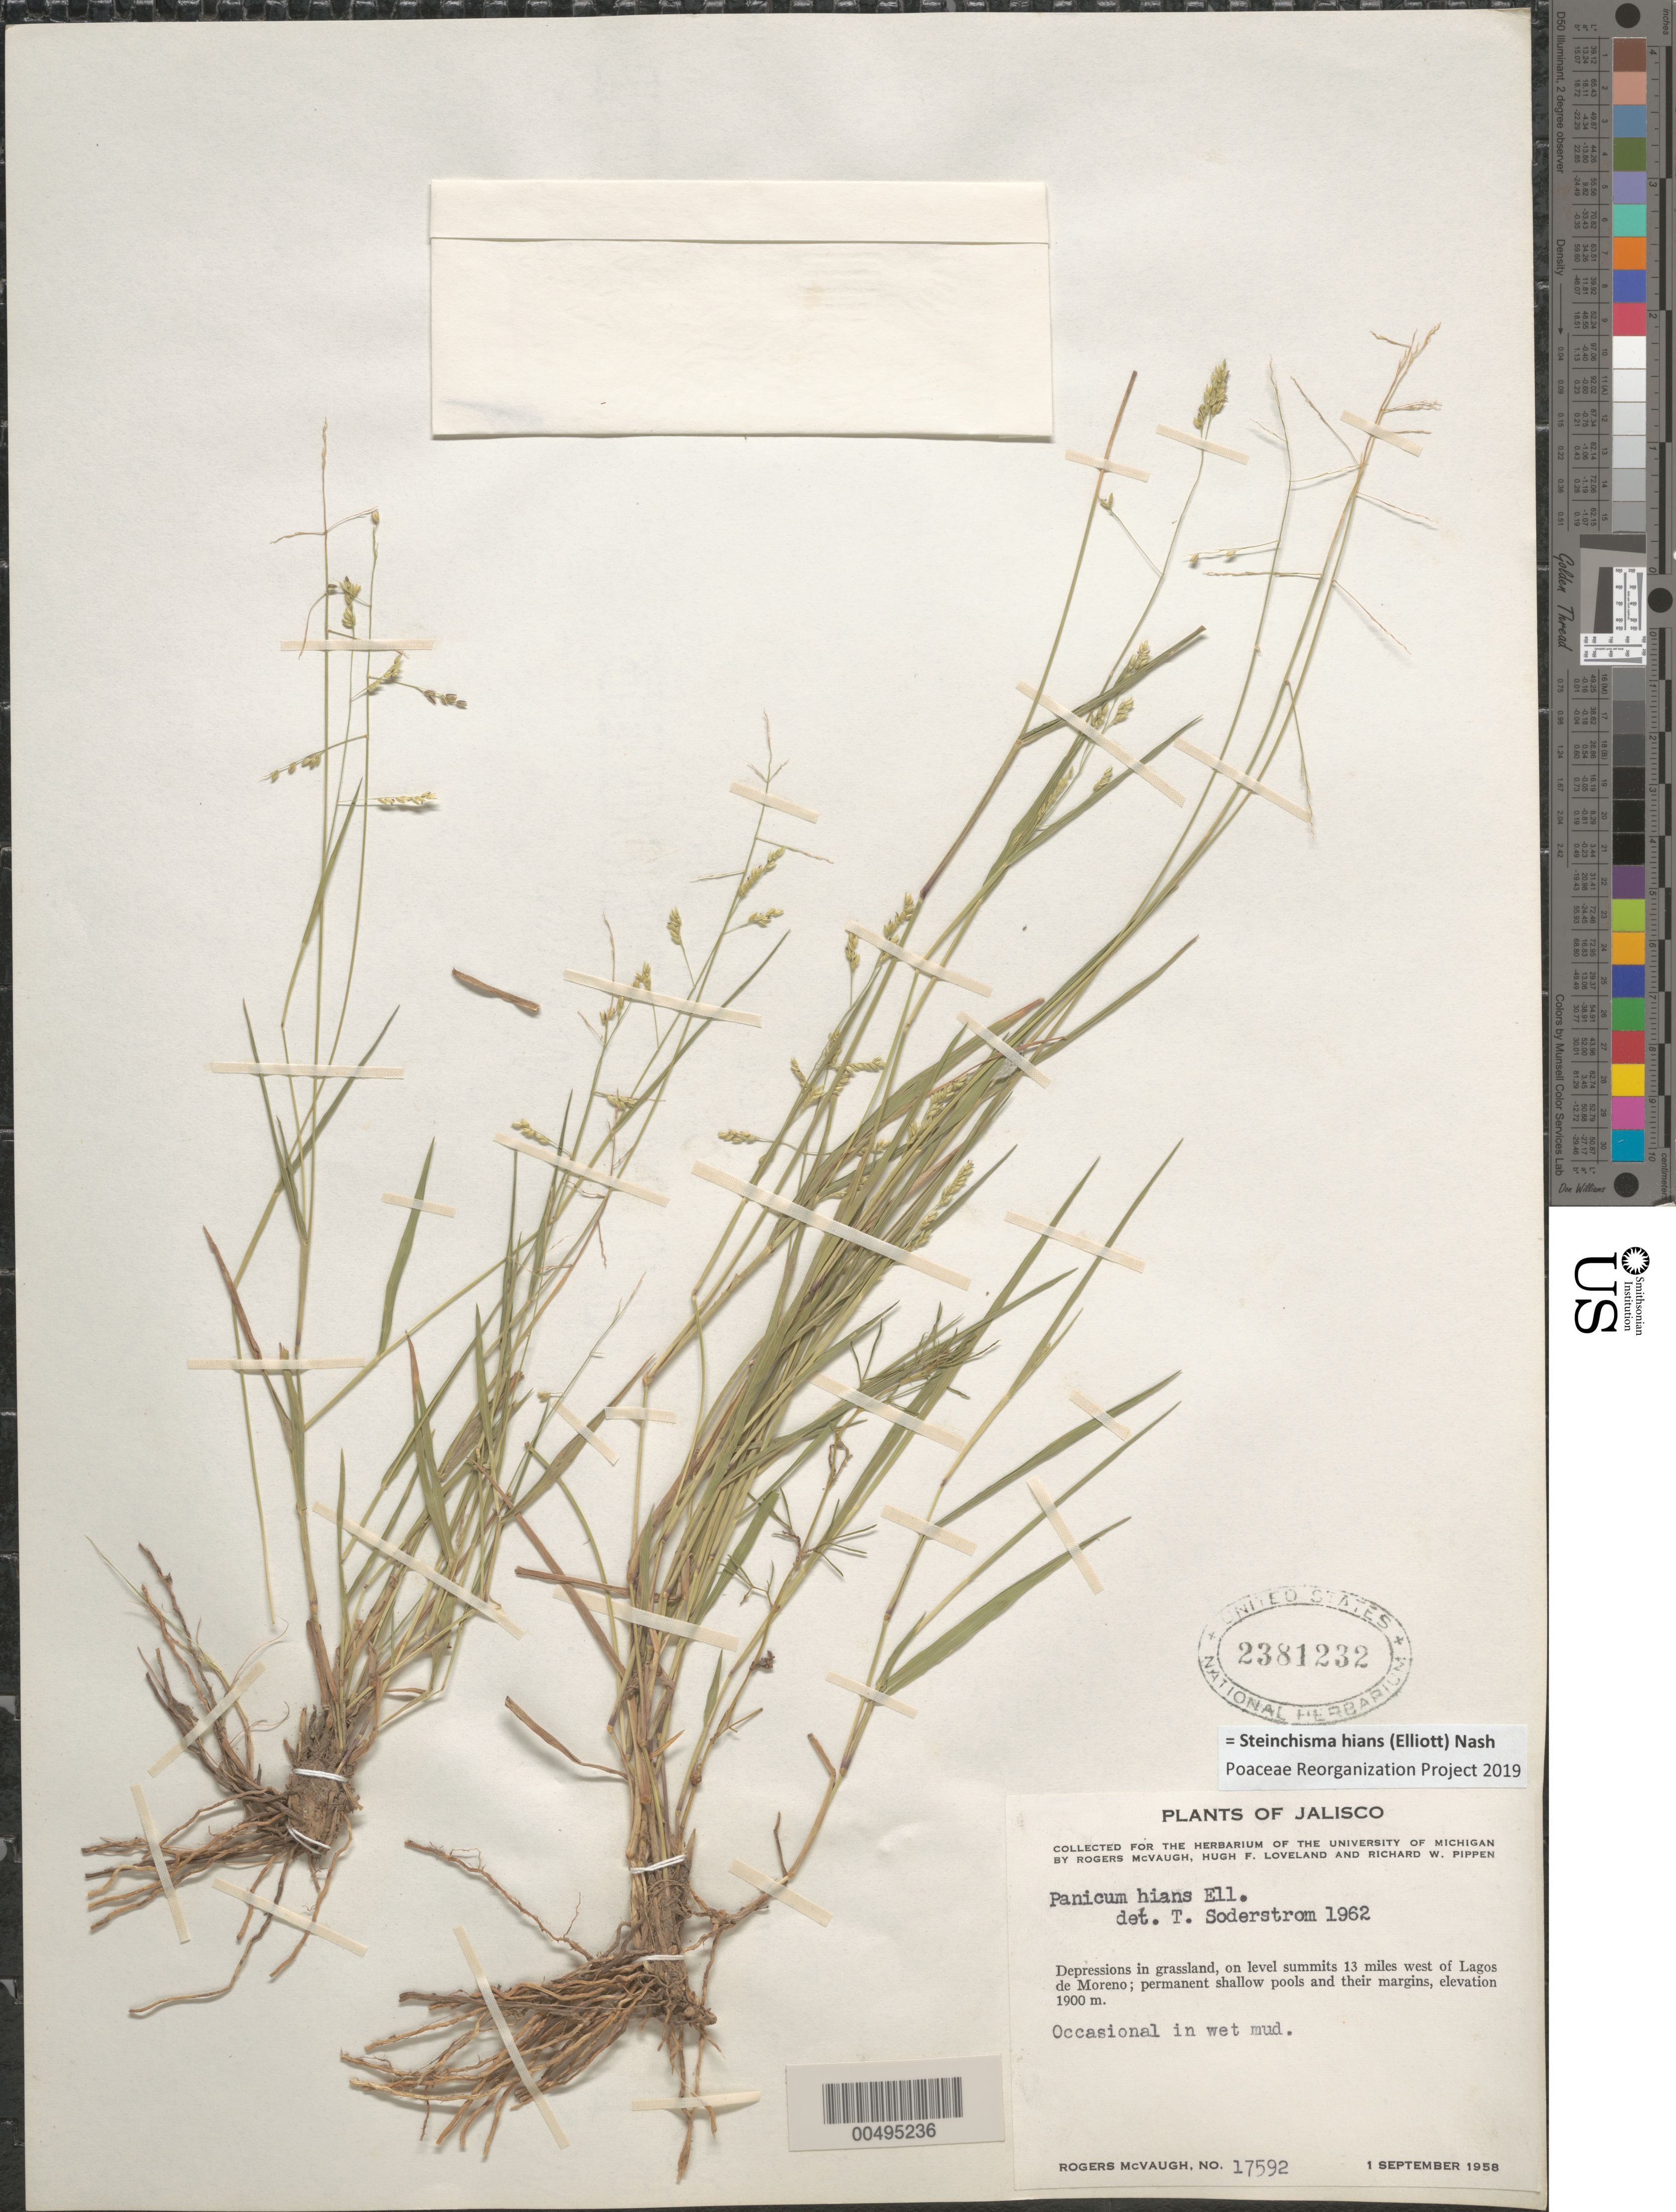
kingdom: Plantae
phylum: Tracheophyta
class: Liliopsida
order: Poales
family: Poaceae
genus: Panicum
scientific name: Panicum hians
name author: Elliott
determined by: Soderstrom, T. R.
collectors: R. McVaugh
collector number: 17592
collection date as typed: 1 Sep 1958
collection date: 1958-09-01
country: Mexico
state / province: Jalisco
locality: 13 mi W of Lagos de Moreno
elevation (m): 1900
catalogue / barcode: US 2381232